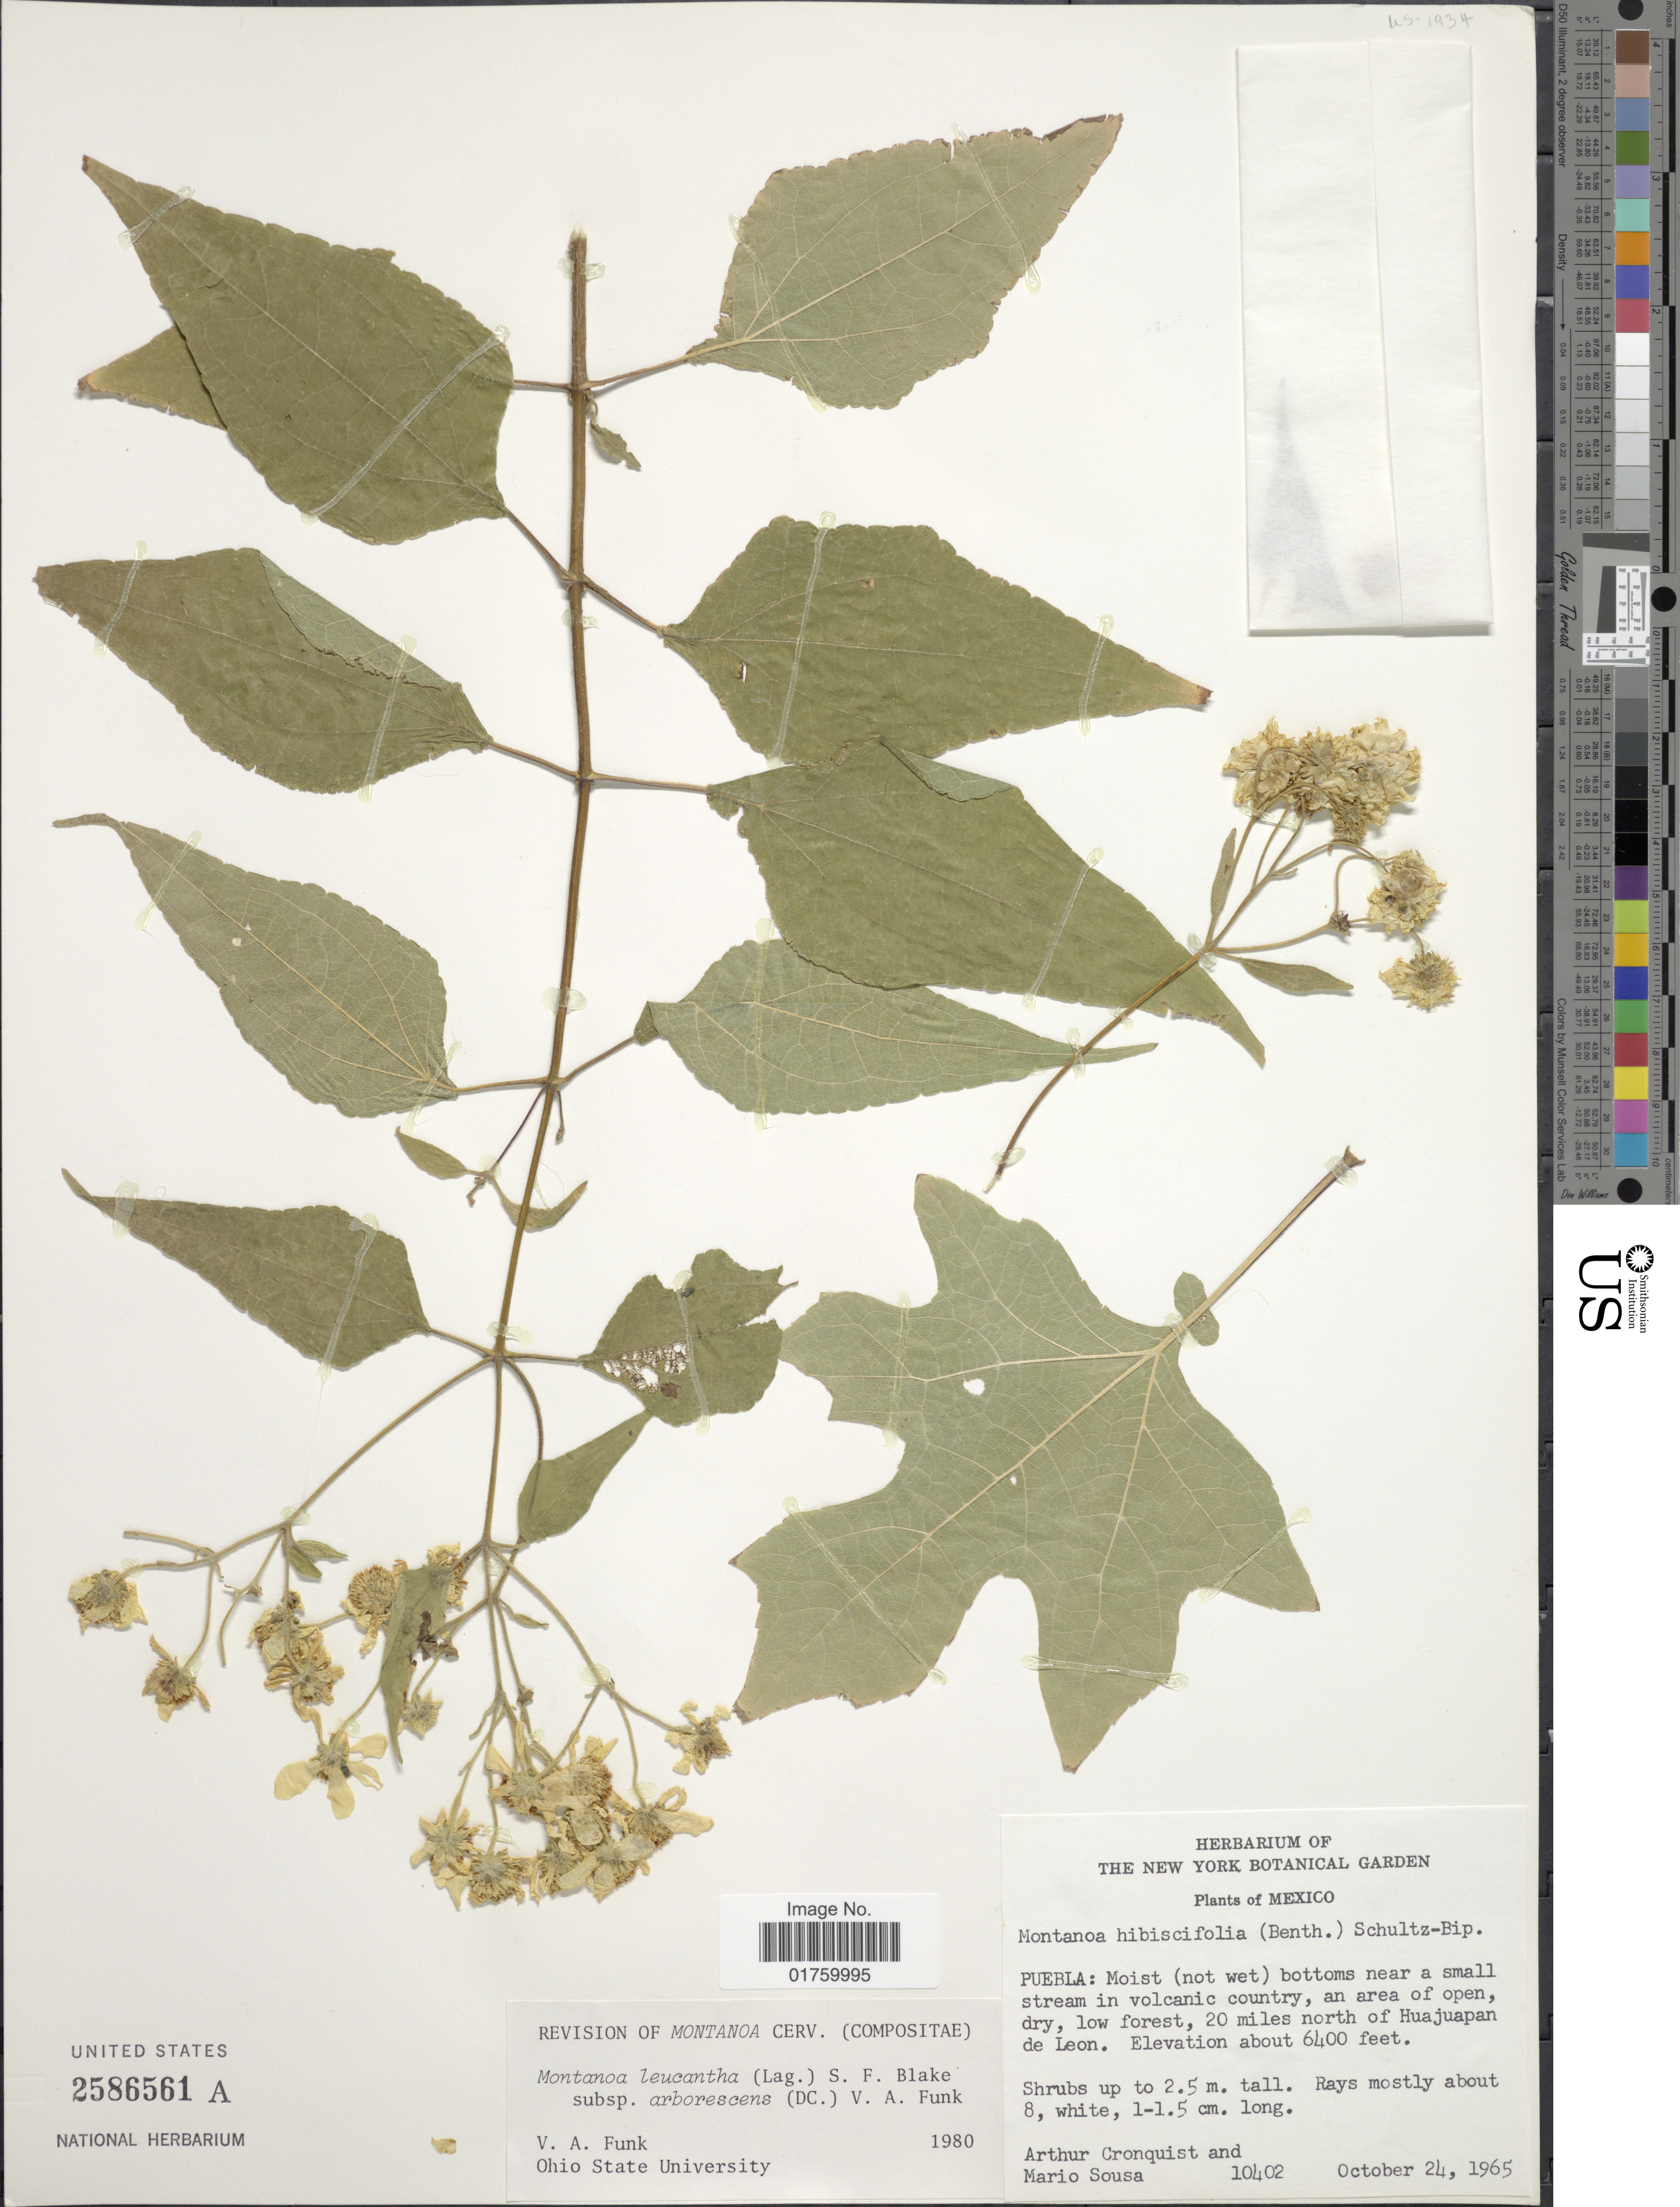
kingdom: Plantae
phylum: Tracheophyta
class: Magnoliopsida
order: Asterales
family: Asteraceae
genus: Montanoa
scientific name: Montanoa leucantha subsp. arborescens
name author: (DC.) V.A. Funk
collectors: A. J. Cronquist & M. Sousa S.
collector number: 10402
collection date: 1965-10-24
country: Mexico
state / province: Puebla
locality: Moist (not wet) bottoms near a small stream in volcanic country, an area of open, dry, low forest, 20 miles north of Huajuapan de Leon.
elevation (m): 1951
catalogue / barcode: US 2586561A